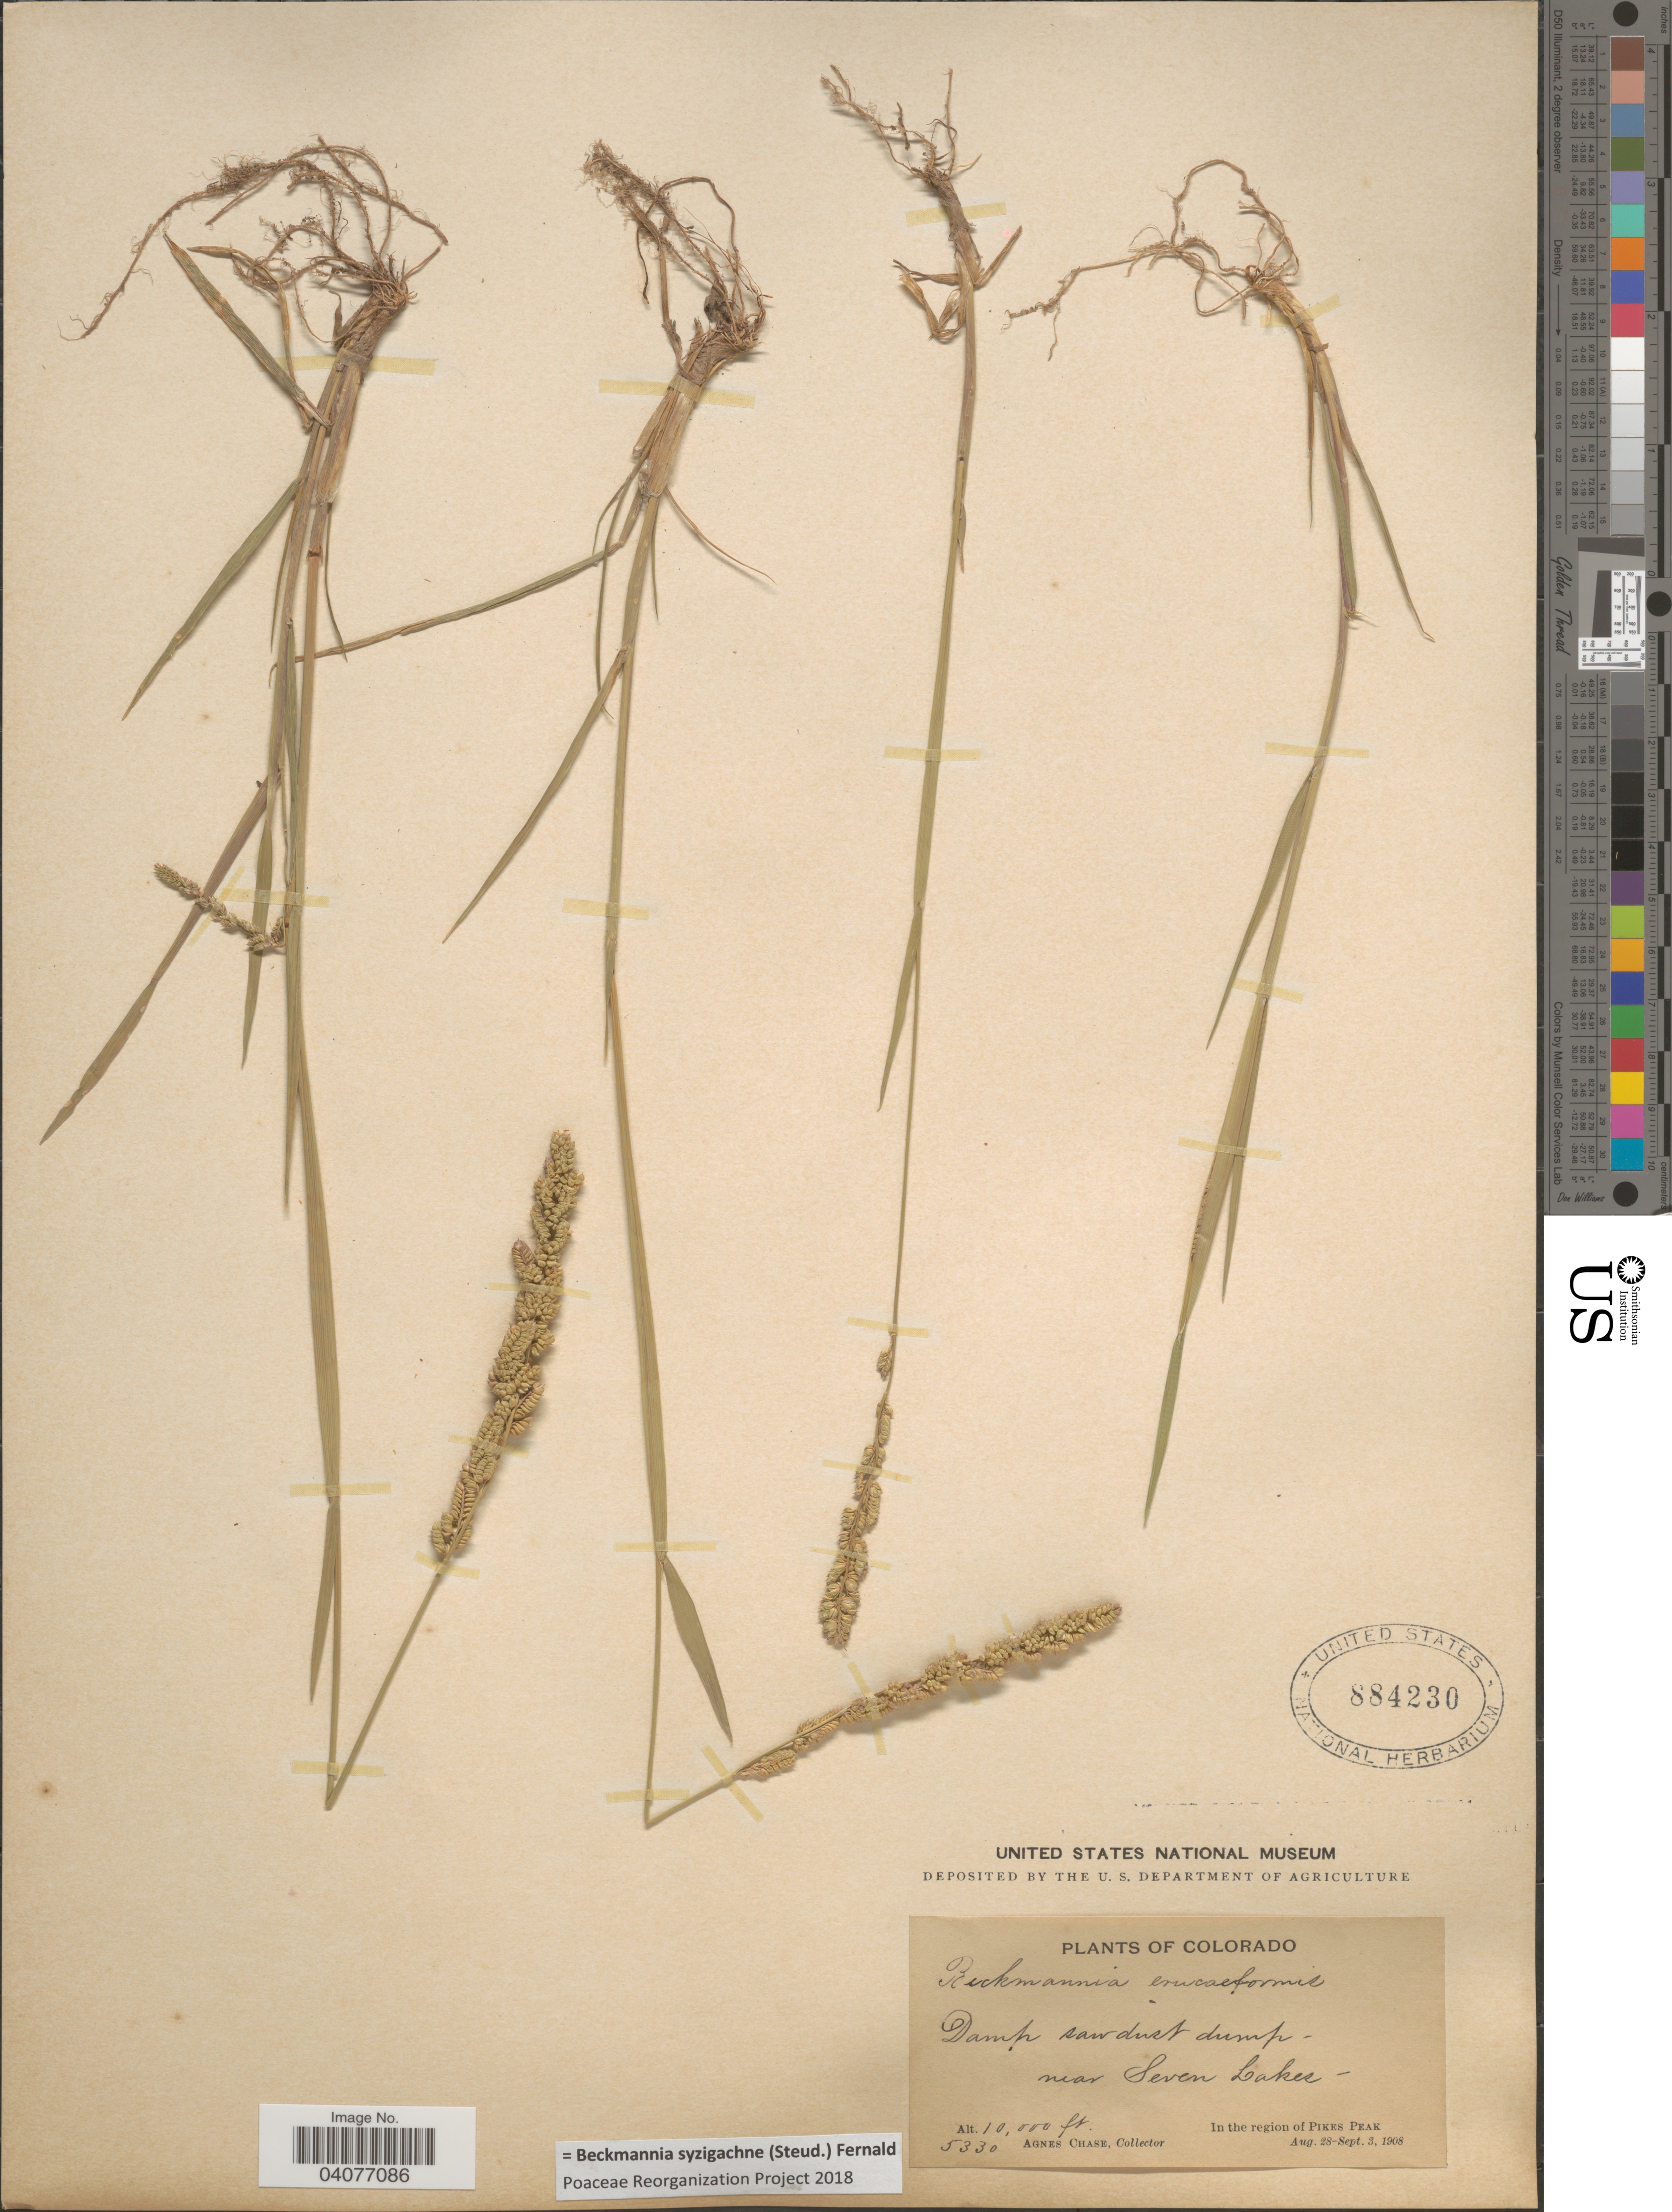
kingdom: Plantae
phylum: Tracheophyta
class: Liliopsida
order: Poales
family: Poaceae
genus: Beckmannia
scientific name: Beckmannia syzigachne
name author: (Steud.) Fernald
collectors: A. Chase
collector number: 5330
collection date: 1908-08-28/1908-09-03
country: United States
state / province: Colorado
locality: Near Seven Lakes. In the region of Pikes Peak.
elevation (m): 3048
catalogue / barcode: US 884230